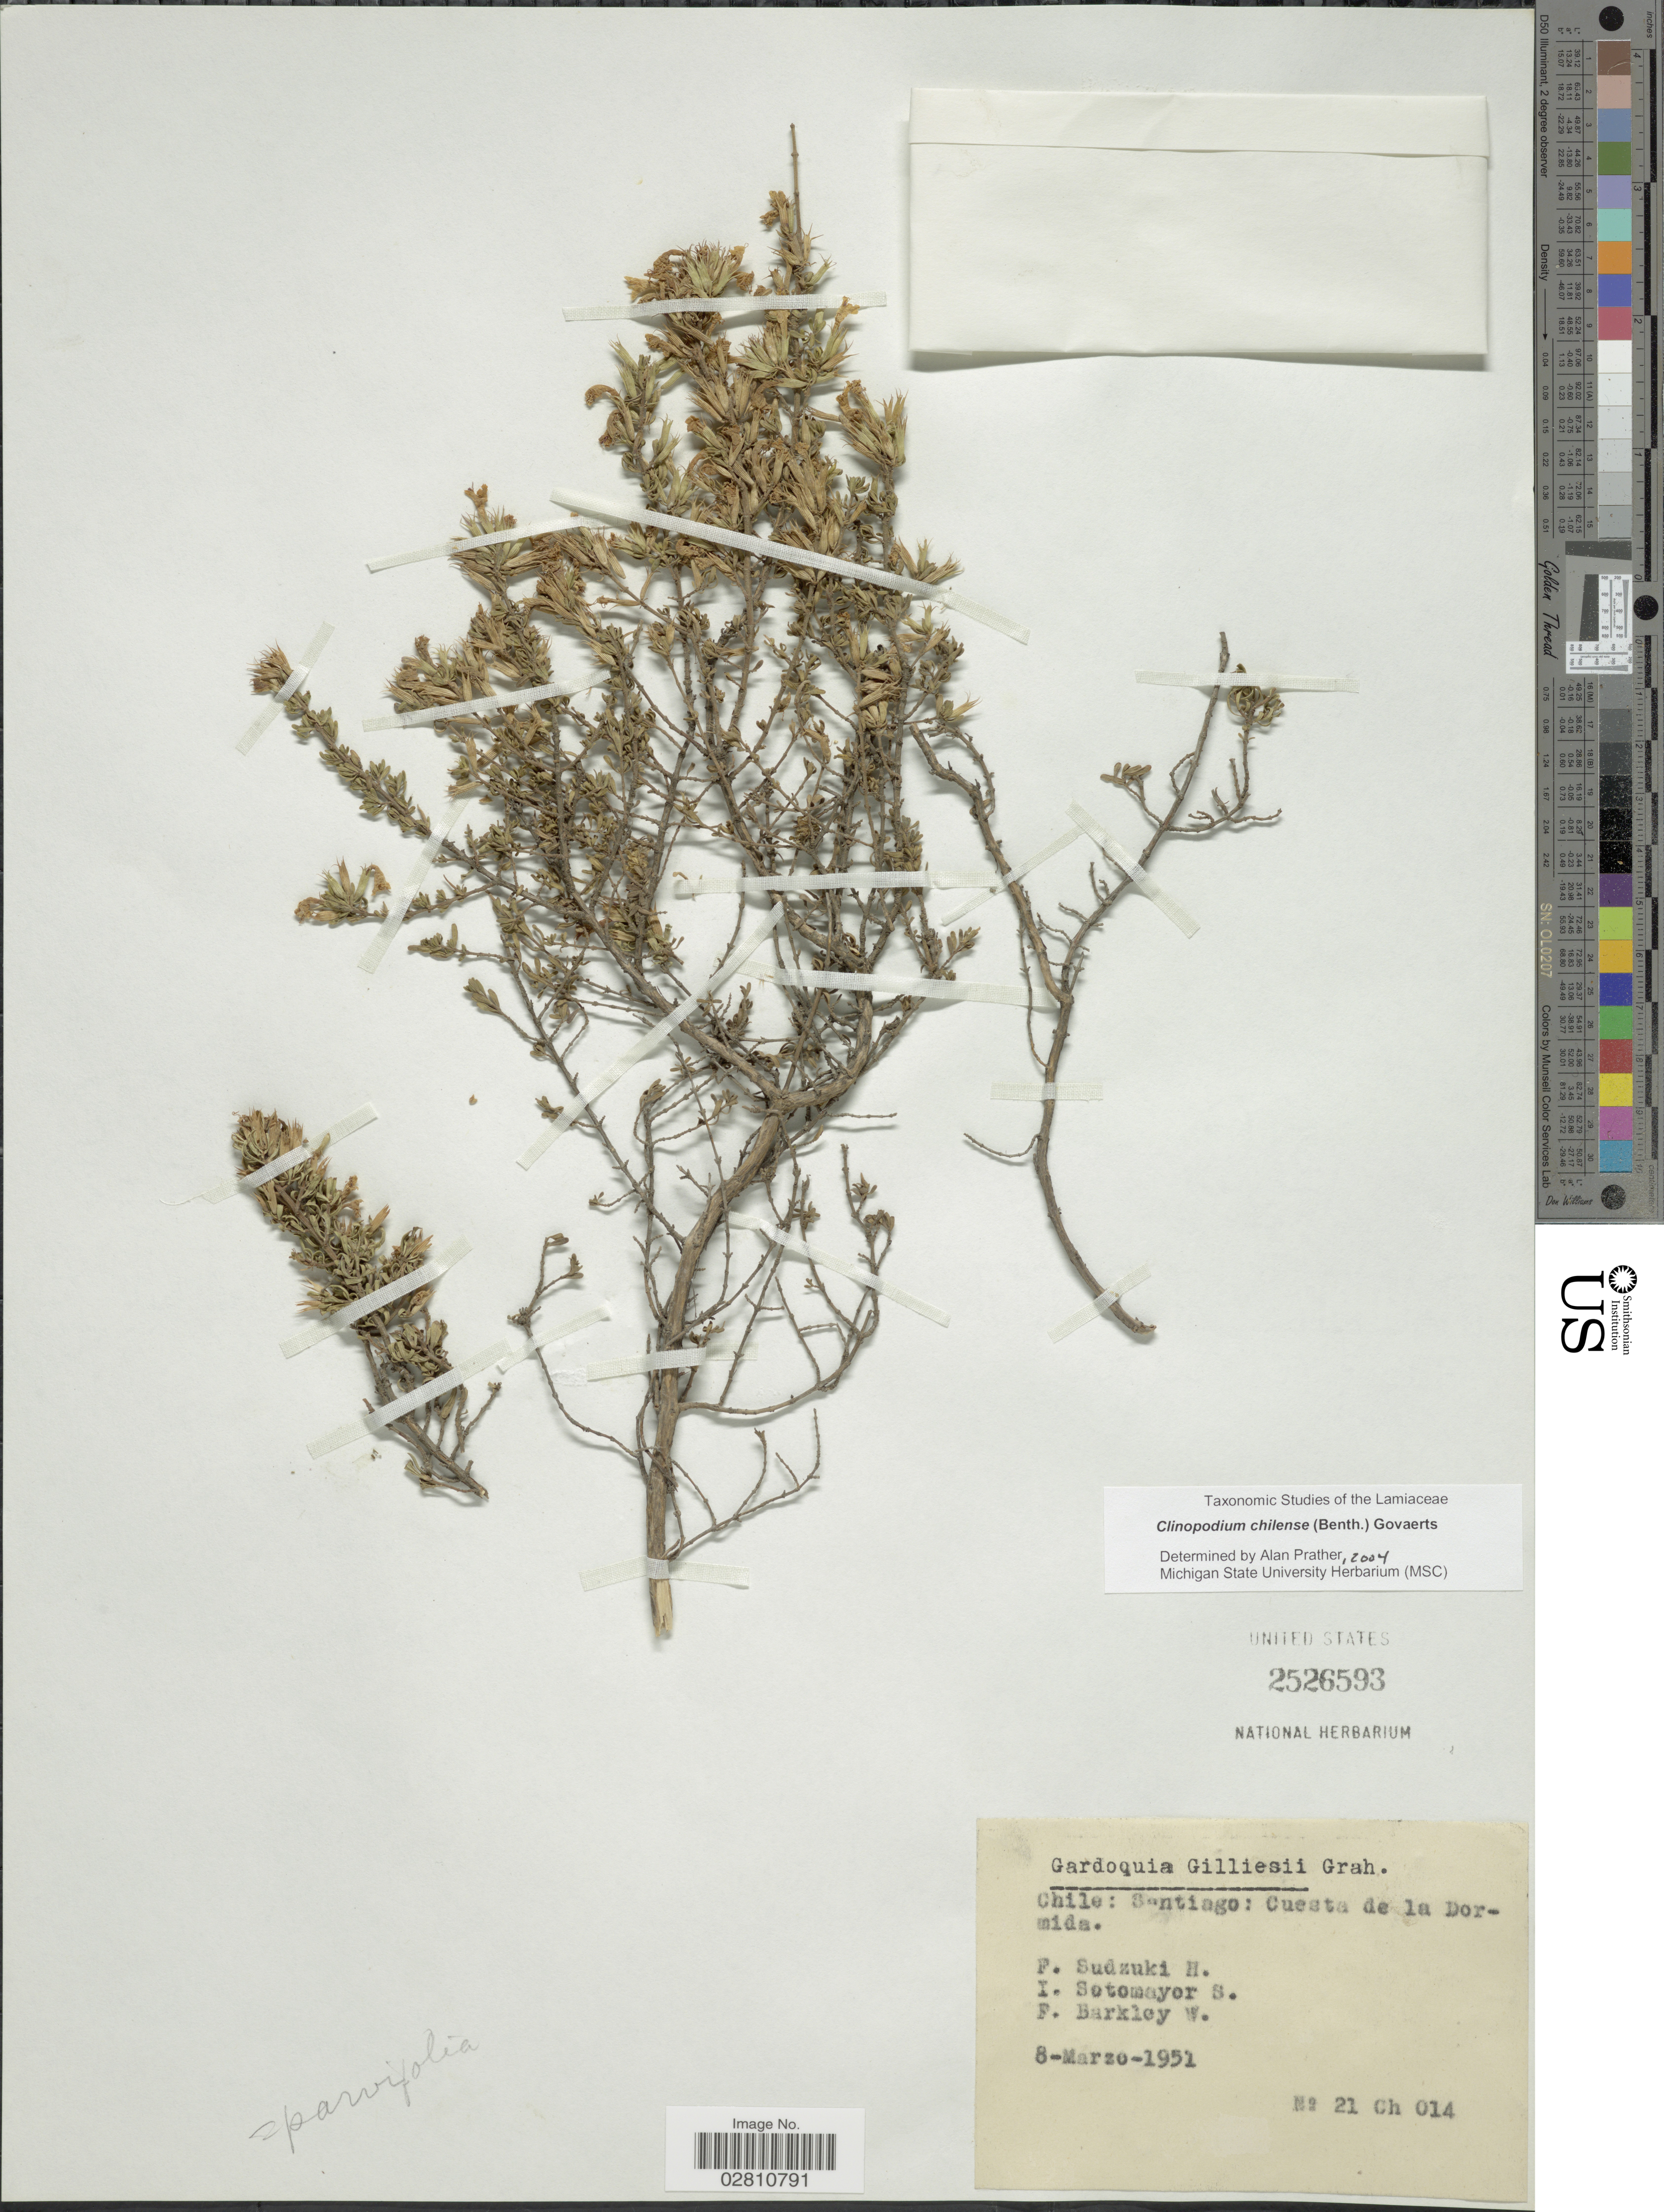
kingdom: Plantae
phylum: Tracheophyta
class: Magnoliopsida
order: Lamiales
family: Lamiaceae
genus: Clinopodium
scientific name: Clinopodium chilense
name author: (Benth.) Govaerts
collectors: F. Sudzuki H., I. Sotomayor S. & F. Barkley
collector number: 21 ch 014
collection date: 1951-03-08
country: Chile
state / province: Región Metropolitana (RM)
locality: Santiago: Cuesta de la Dormida.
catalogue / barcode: US 2526593